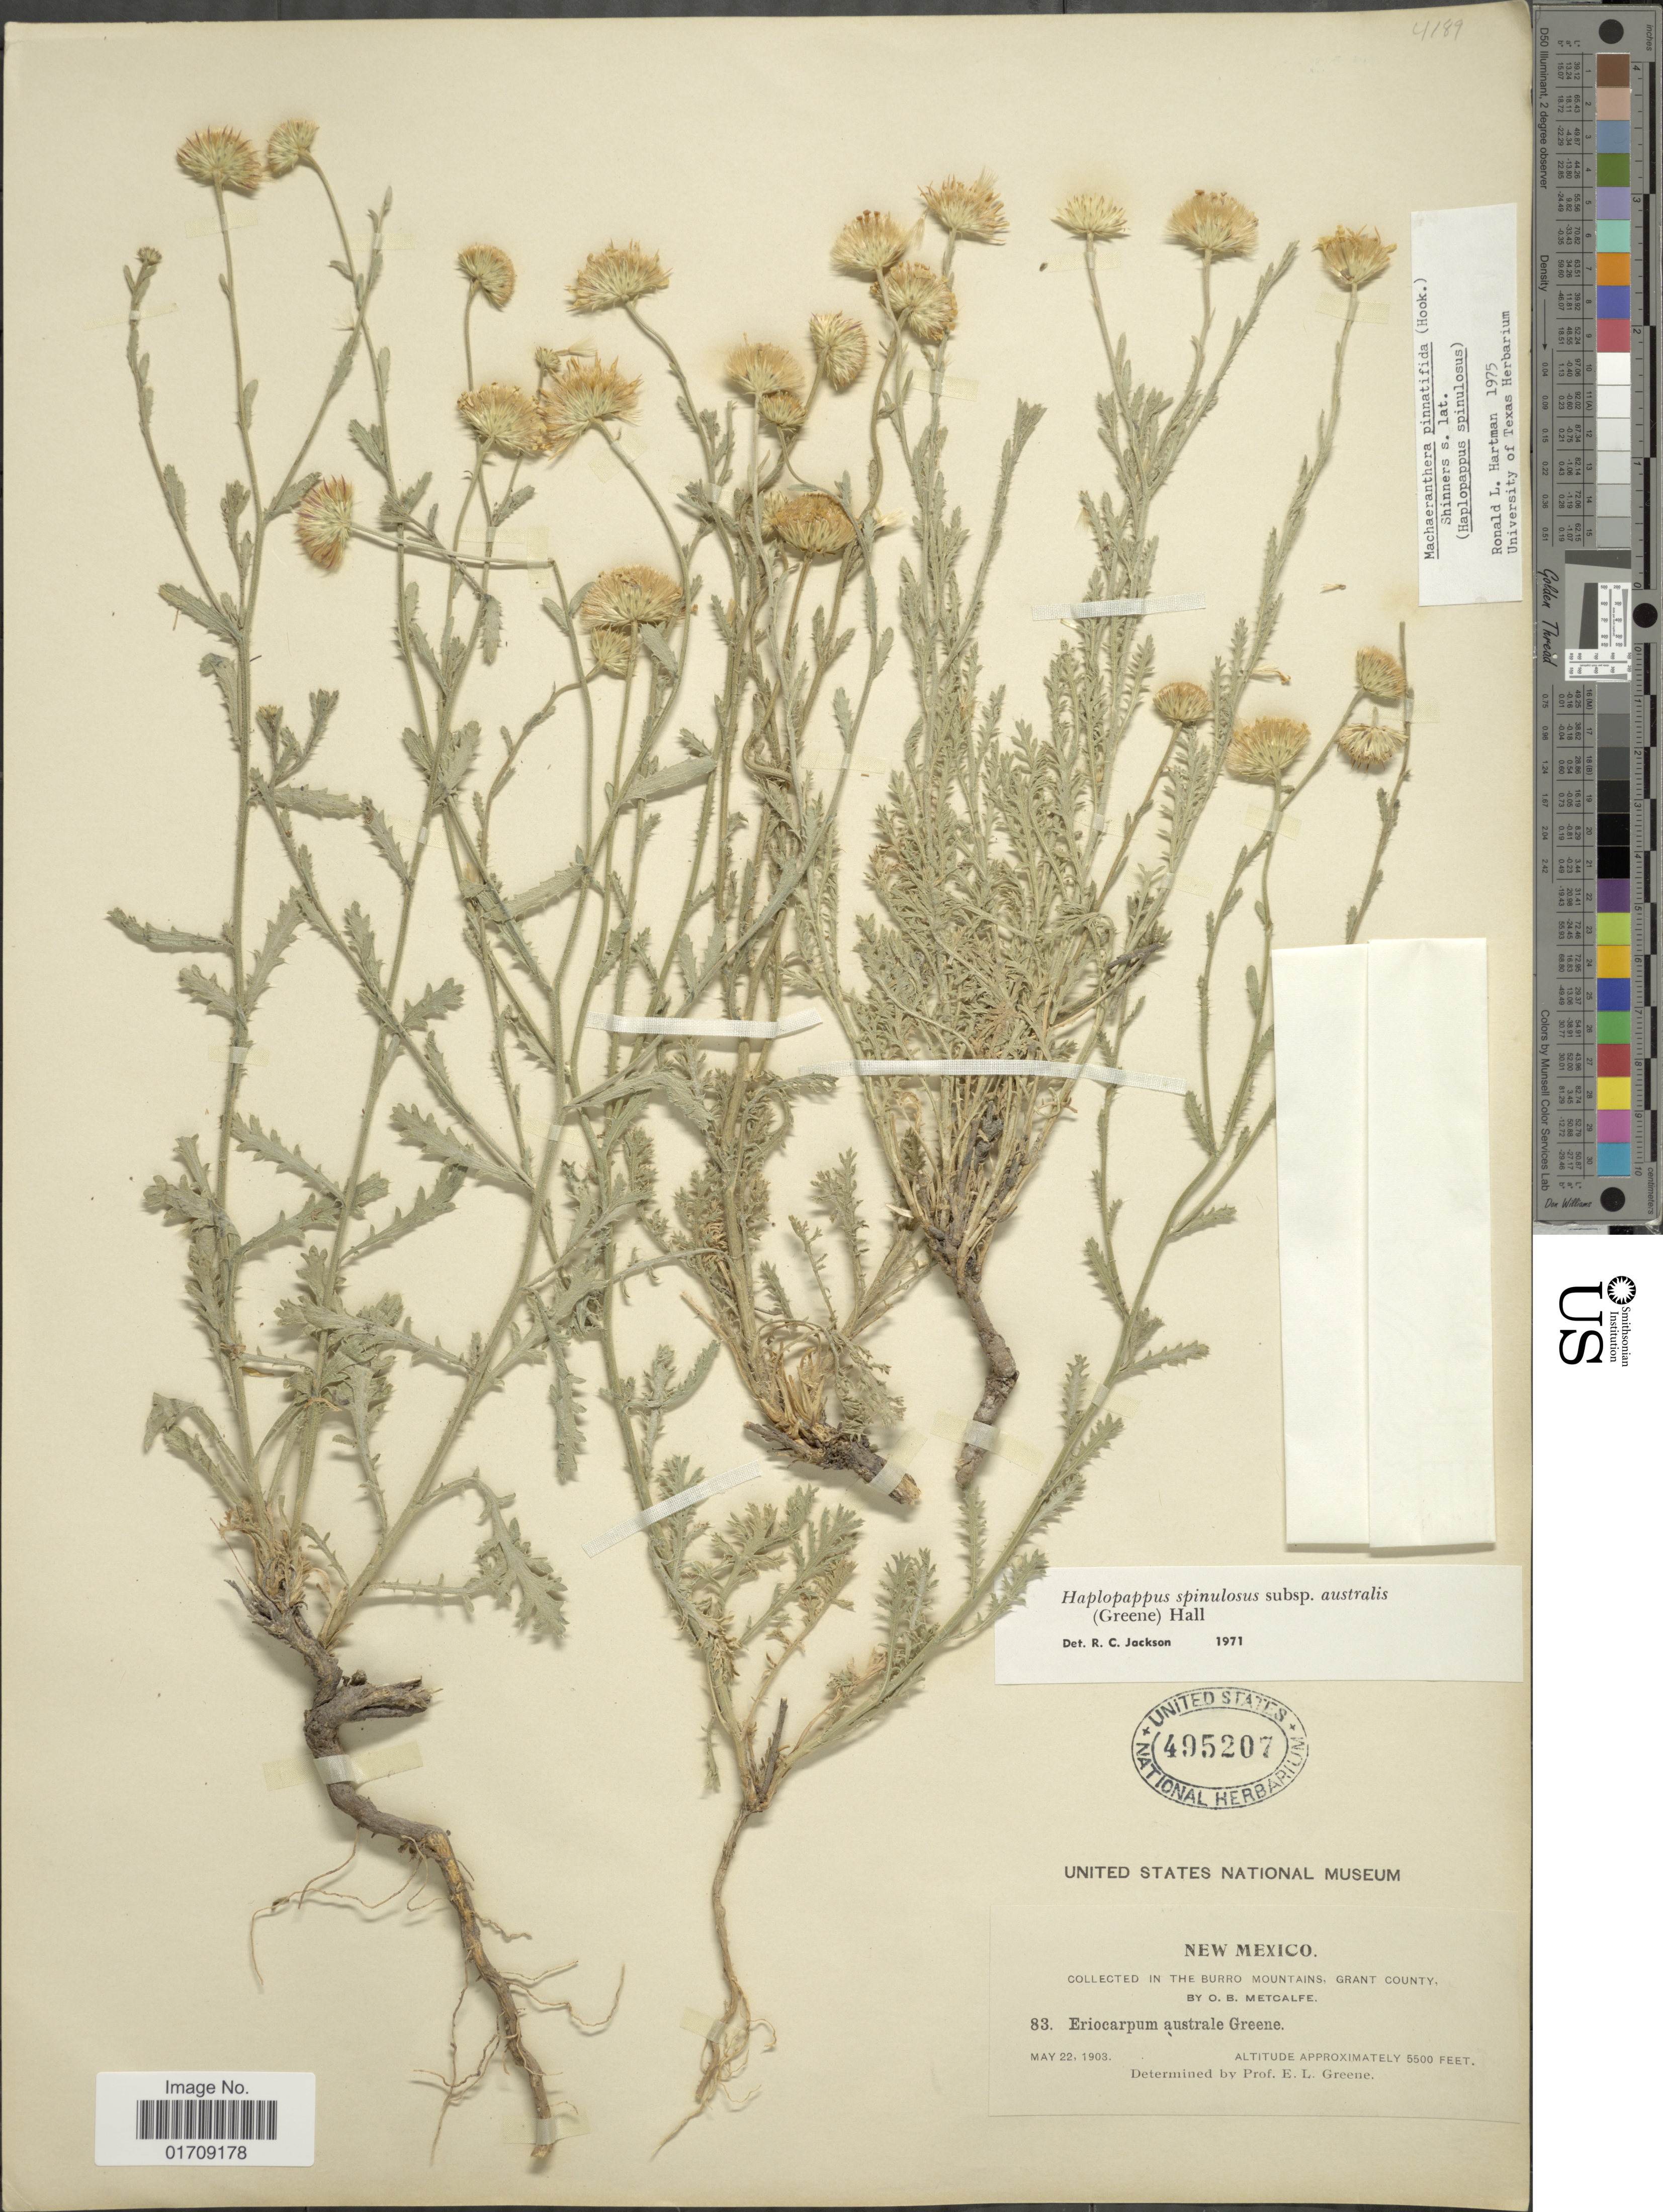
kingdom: Plantae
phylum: Tracheophyta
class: Magnoliopsida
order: Asterales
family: Asteraceae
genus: Machaeranthera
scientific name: Machaeranthera pinnatifida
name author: (Hook.) Shinners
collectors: O. B. Metcalfe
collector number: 83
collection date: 1903-05-22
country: United States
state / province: New Mexico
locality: Burro Mountains, Grant County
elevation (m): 1676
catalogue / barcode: US 495207